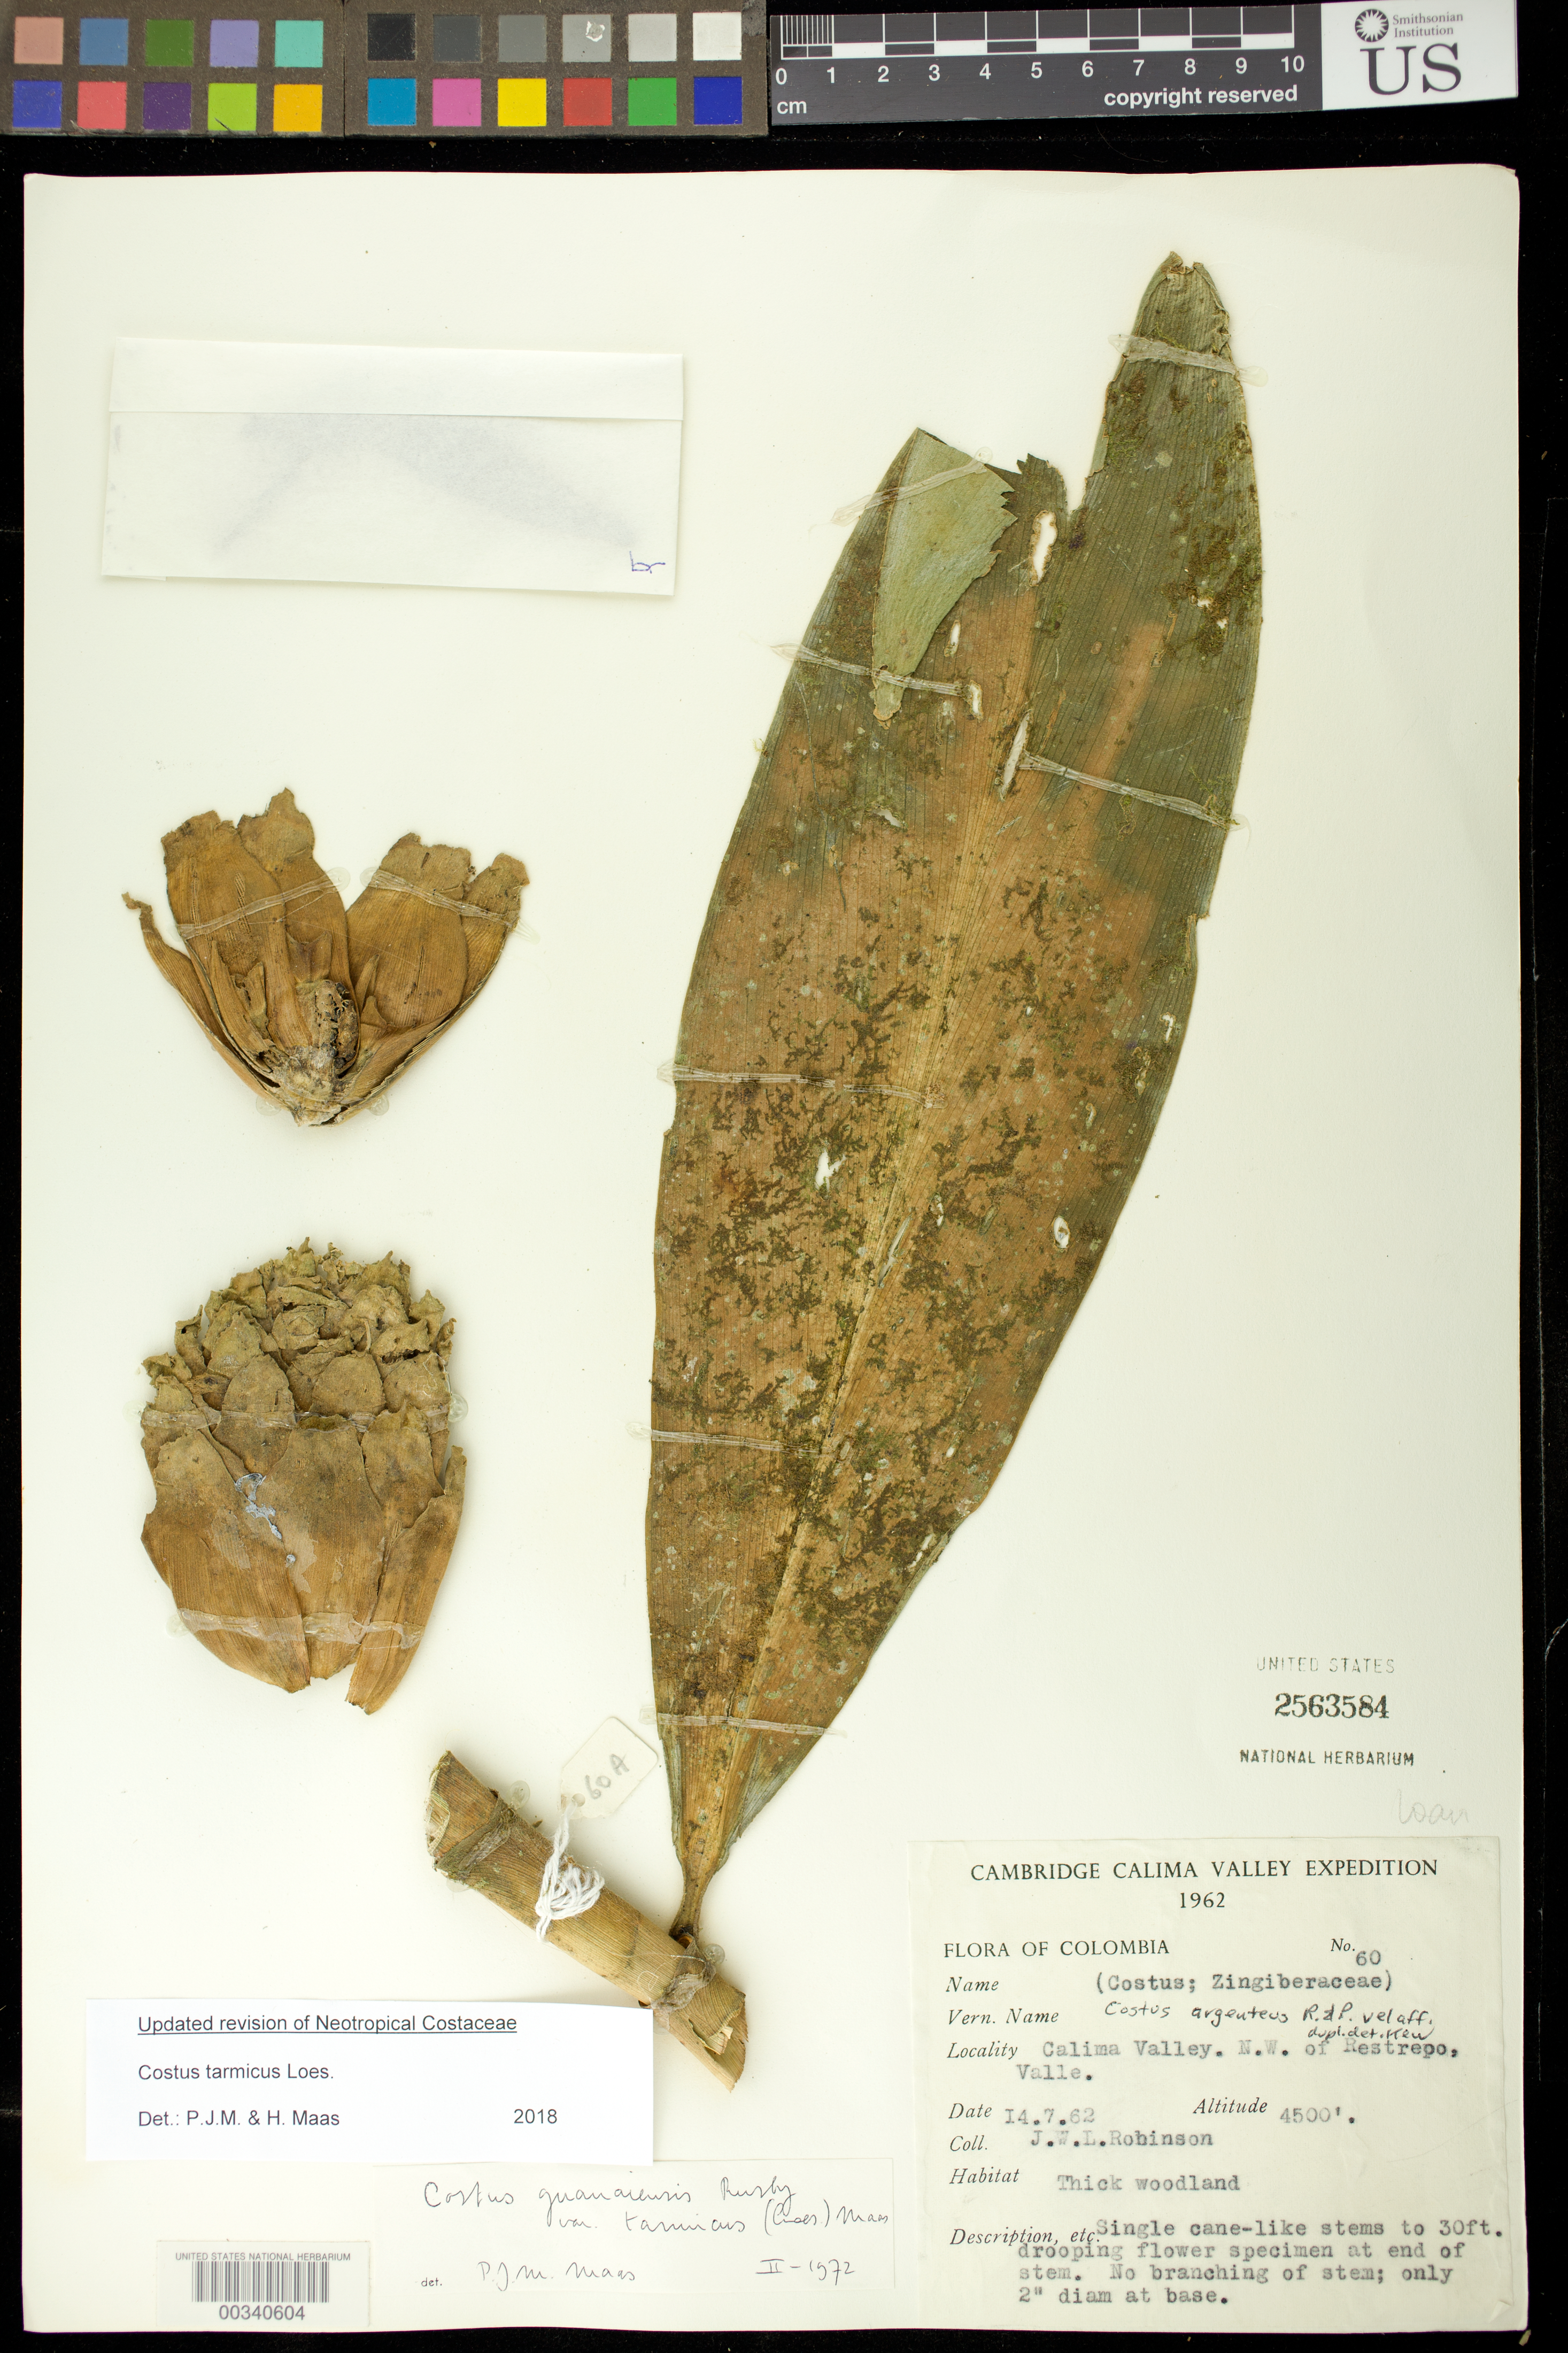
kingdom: Plantae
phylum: Tracheophyta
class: Liliopsida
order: Zingiberales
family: Costaceae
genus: Costus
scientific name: Costus tarmicus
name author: Loes.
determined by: Maas, Paul J.; Maas, H.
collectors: J. W. Robinson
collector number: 60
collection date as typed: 14 Jul 1962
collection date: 1962-07-14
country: Colombia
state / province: Valle del Cauca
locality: Calima Valley, NW of Restrepo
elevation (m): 1372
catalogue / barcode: US 2563584